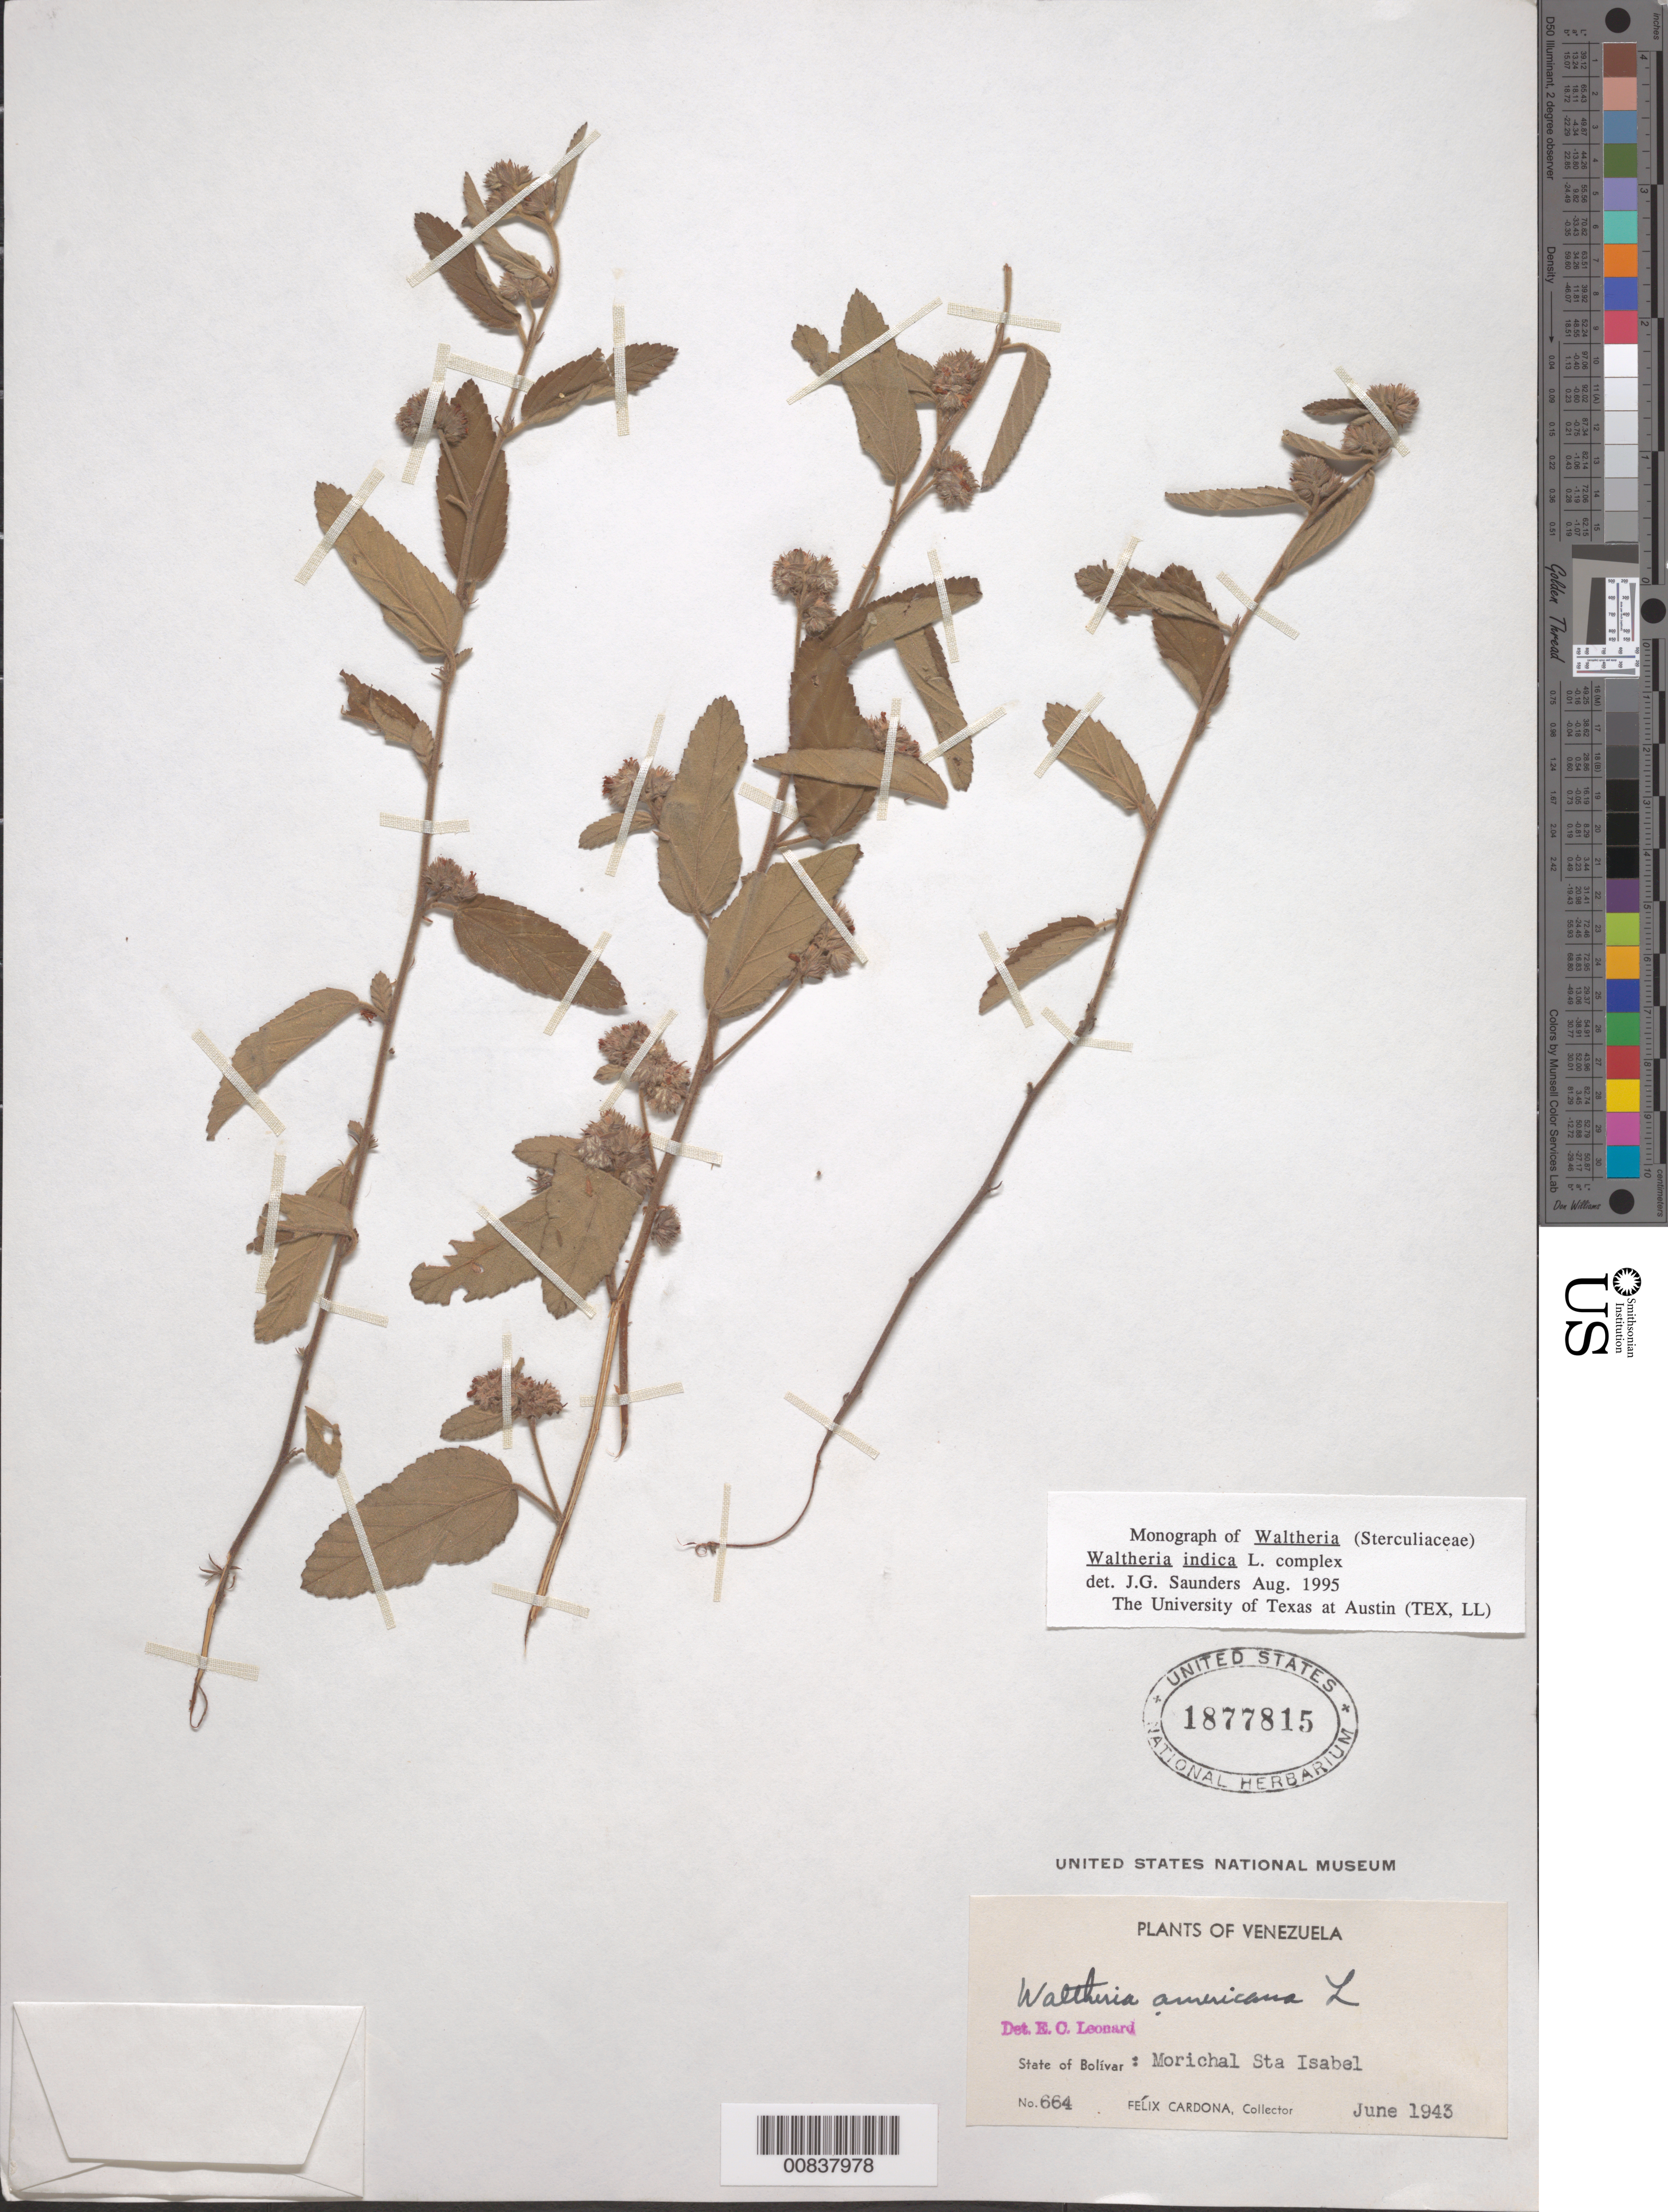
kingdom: Plantae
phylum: Tracheophyta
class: Magnoliopsida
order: Malvales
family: Malvaceae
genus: Waltheria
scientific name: Waltheria indica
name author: L.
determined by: Saunders, J. G.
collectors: F. Cardona Puig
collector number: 664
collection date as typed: Jun-43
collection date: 1943-06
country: Venezuela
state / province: Bolívar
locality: Morichal Santa Isabel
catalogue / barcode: US 1877815